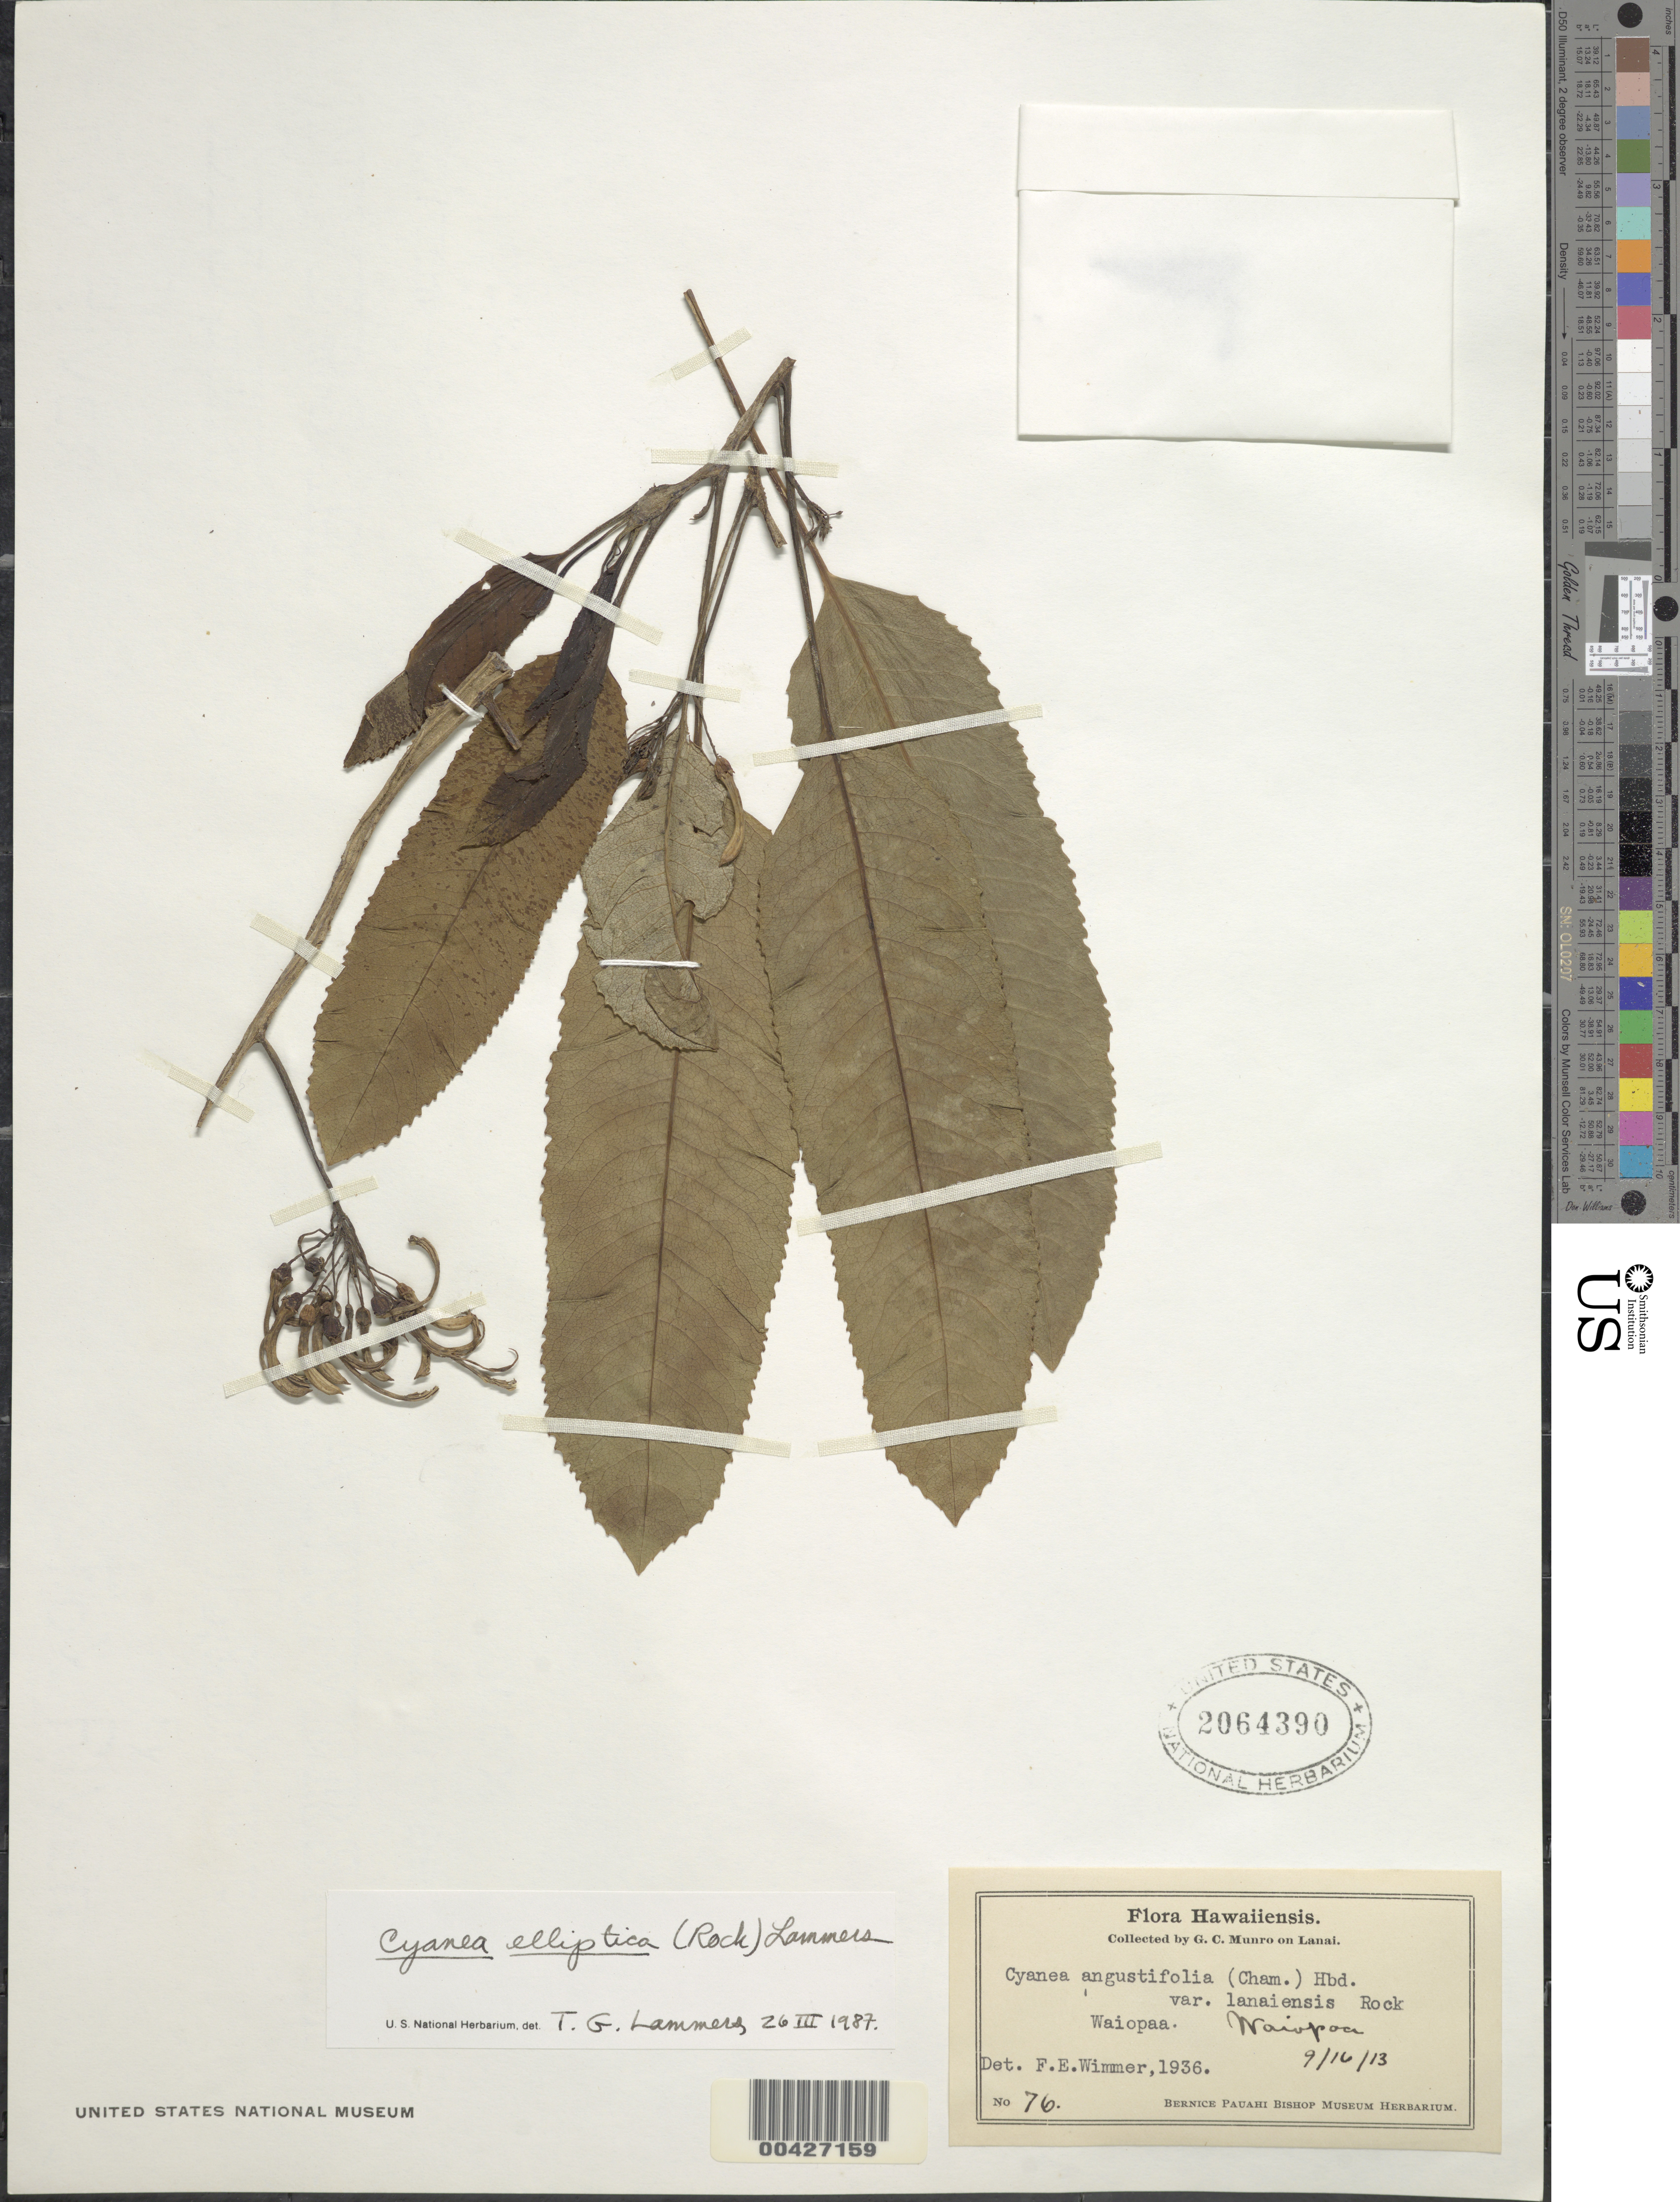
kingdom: Plantae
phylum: Tracheophyta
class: Magnoliopsida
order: Asterales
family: Campanulaceae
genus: Cyanea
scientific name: Cyanea elliptica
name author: (Rock) Lammers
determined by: Lammers, T. G.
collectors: G. C. Munro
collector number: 76.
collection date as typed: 16 Sep 1913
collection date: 1913-09-16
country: United States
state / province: Hawaii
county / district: Maui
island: Lana'i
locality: Waiopaa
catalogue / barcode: US 2064390